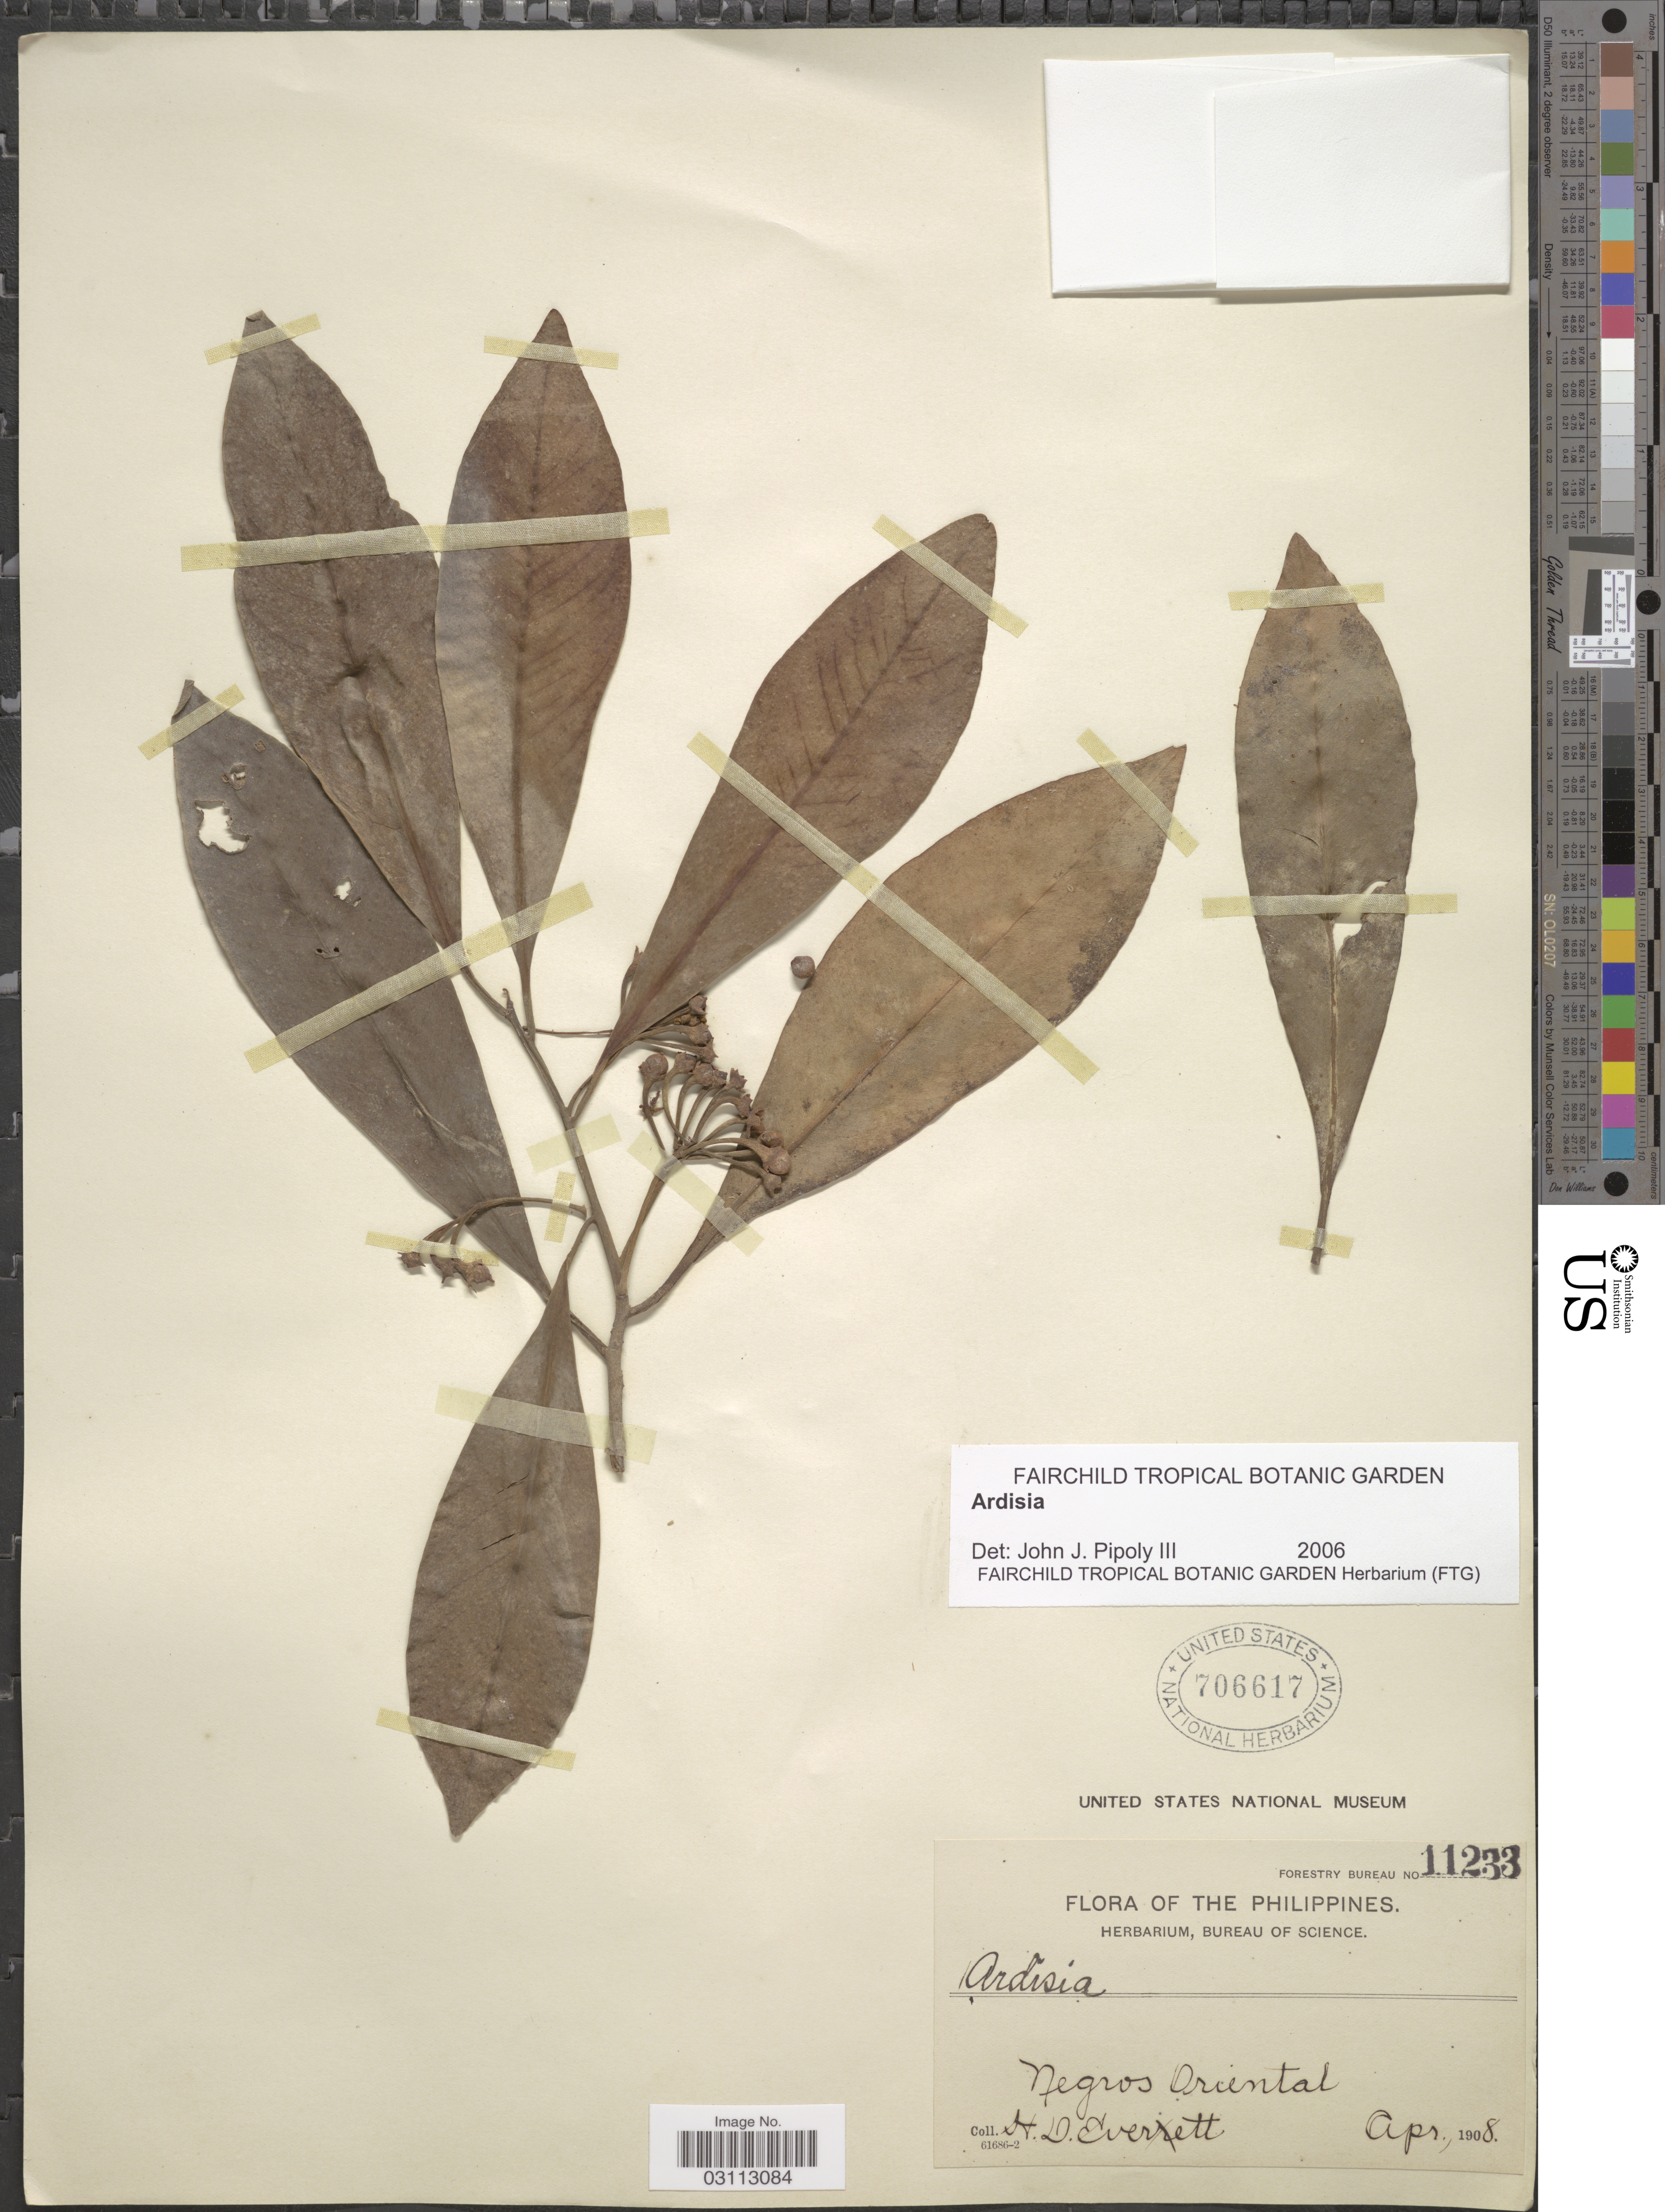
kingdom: Plantae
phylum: Tracheophyta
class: Magnoliopsida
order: Ericales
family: Primulaceae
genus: Ardisia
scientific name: Ardisia sp.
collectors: H. Everett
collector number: Forestry Bureau 11233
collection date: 1908-04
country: Philippines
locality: Negros Oriental.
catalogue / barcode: US 706617